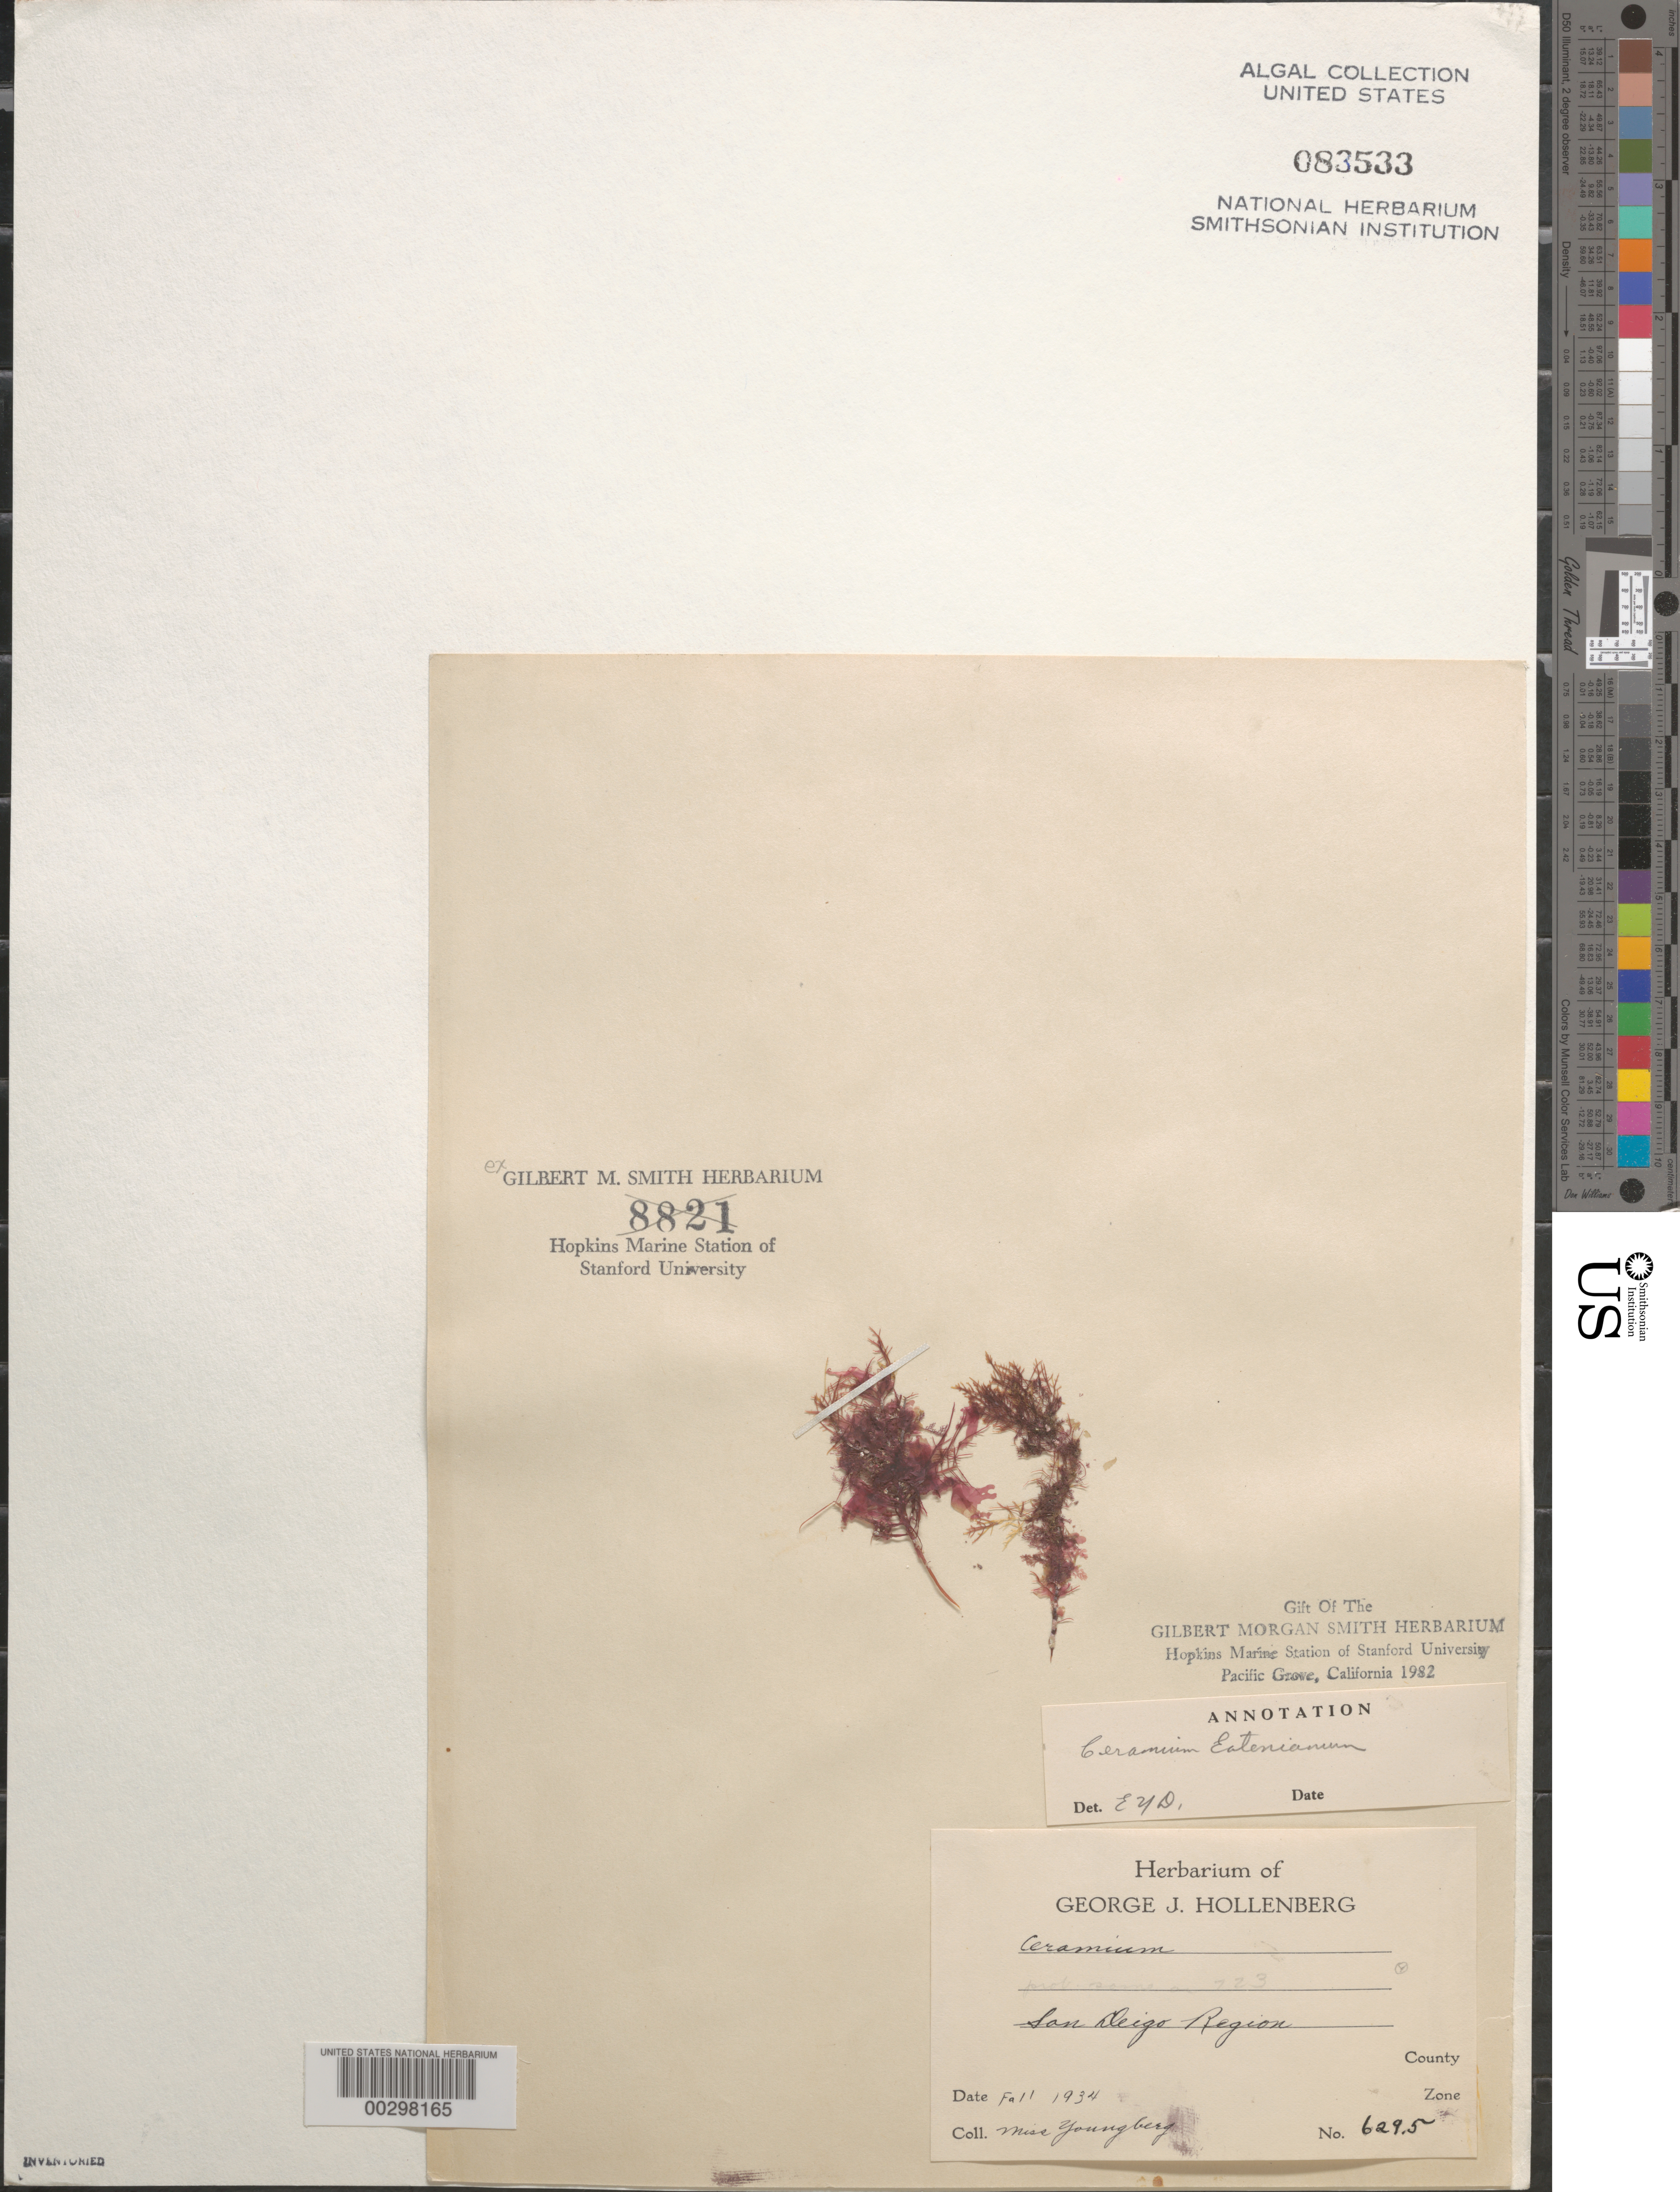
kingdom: Plantae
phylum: Rhodophyta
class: Florideophyceae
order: Ceramiales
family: Ceramiaceae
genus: Corallophila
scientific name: Corallophila eatoniana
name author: (Farl.) T.O. Cho et al.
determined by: Algae name updating Project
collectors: F. Youngberg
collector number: Gjh 629.5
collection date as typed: Fal 1934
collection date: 1934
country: United States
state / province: California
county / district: San Diego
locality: San Diego area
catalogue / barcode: US 83533